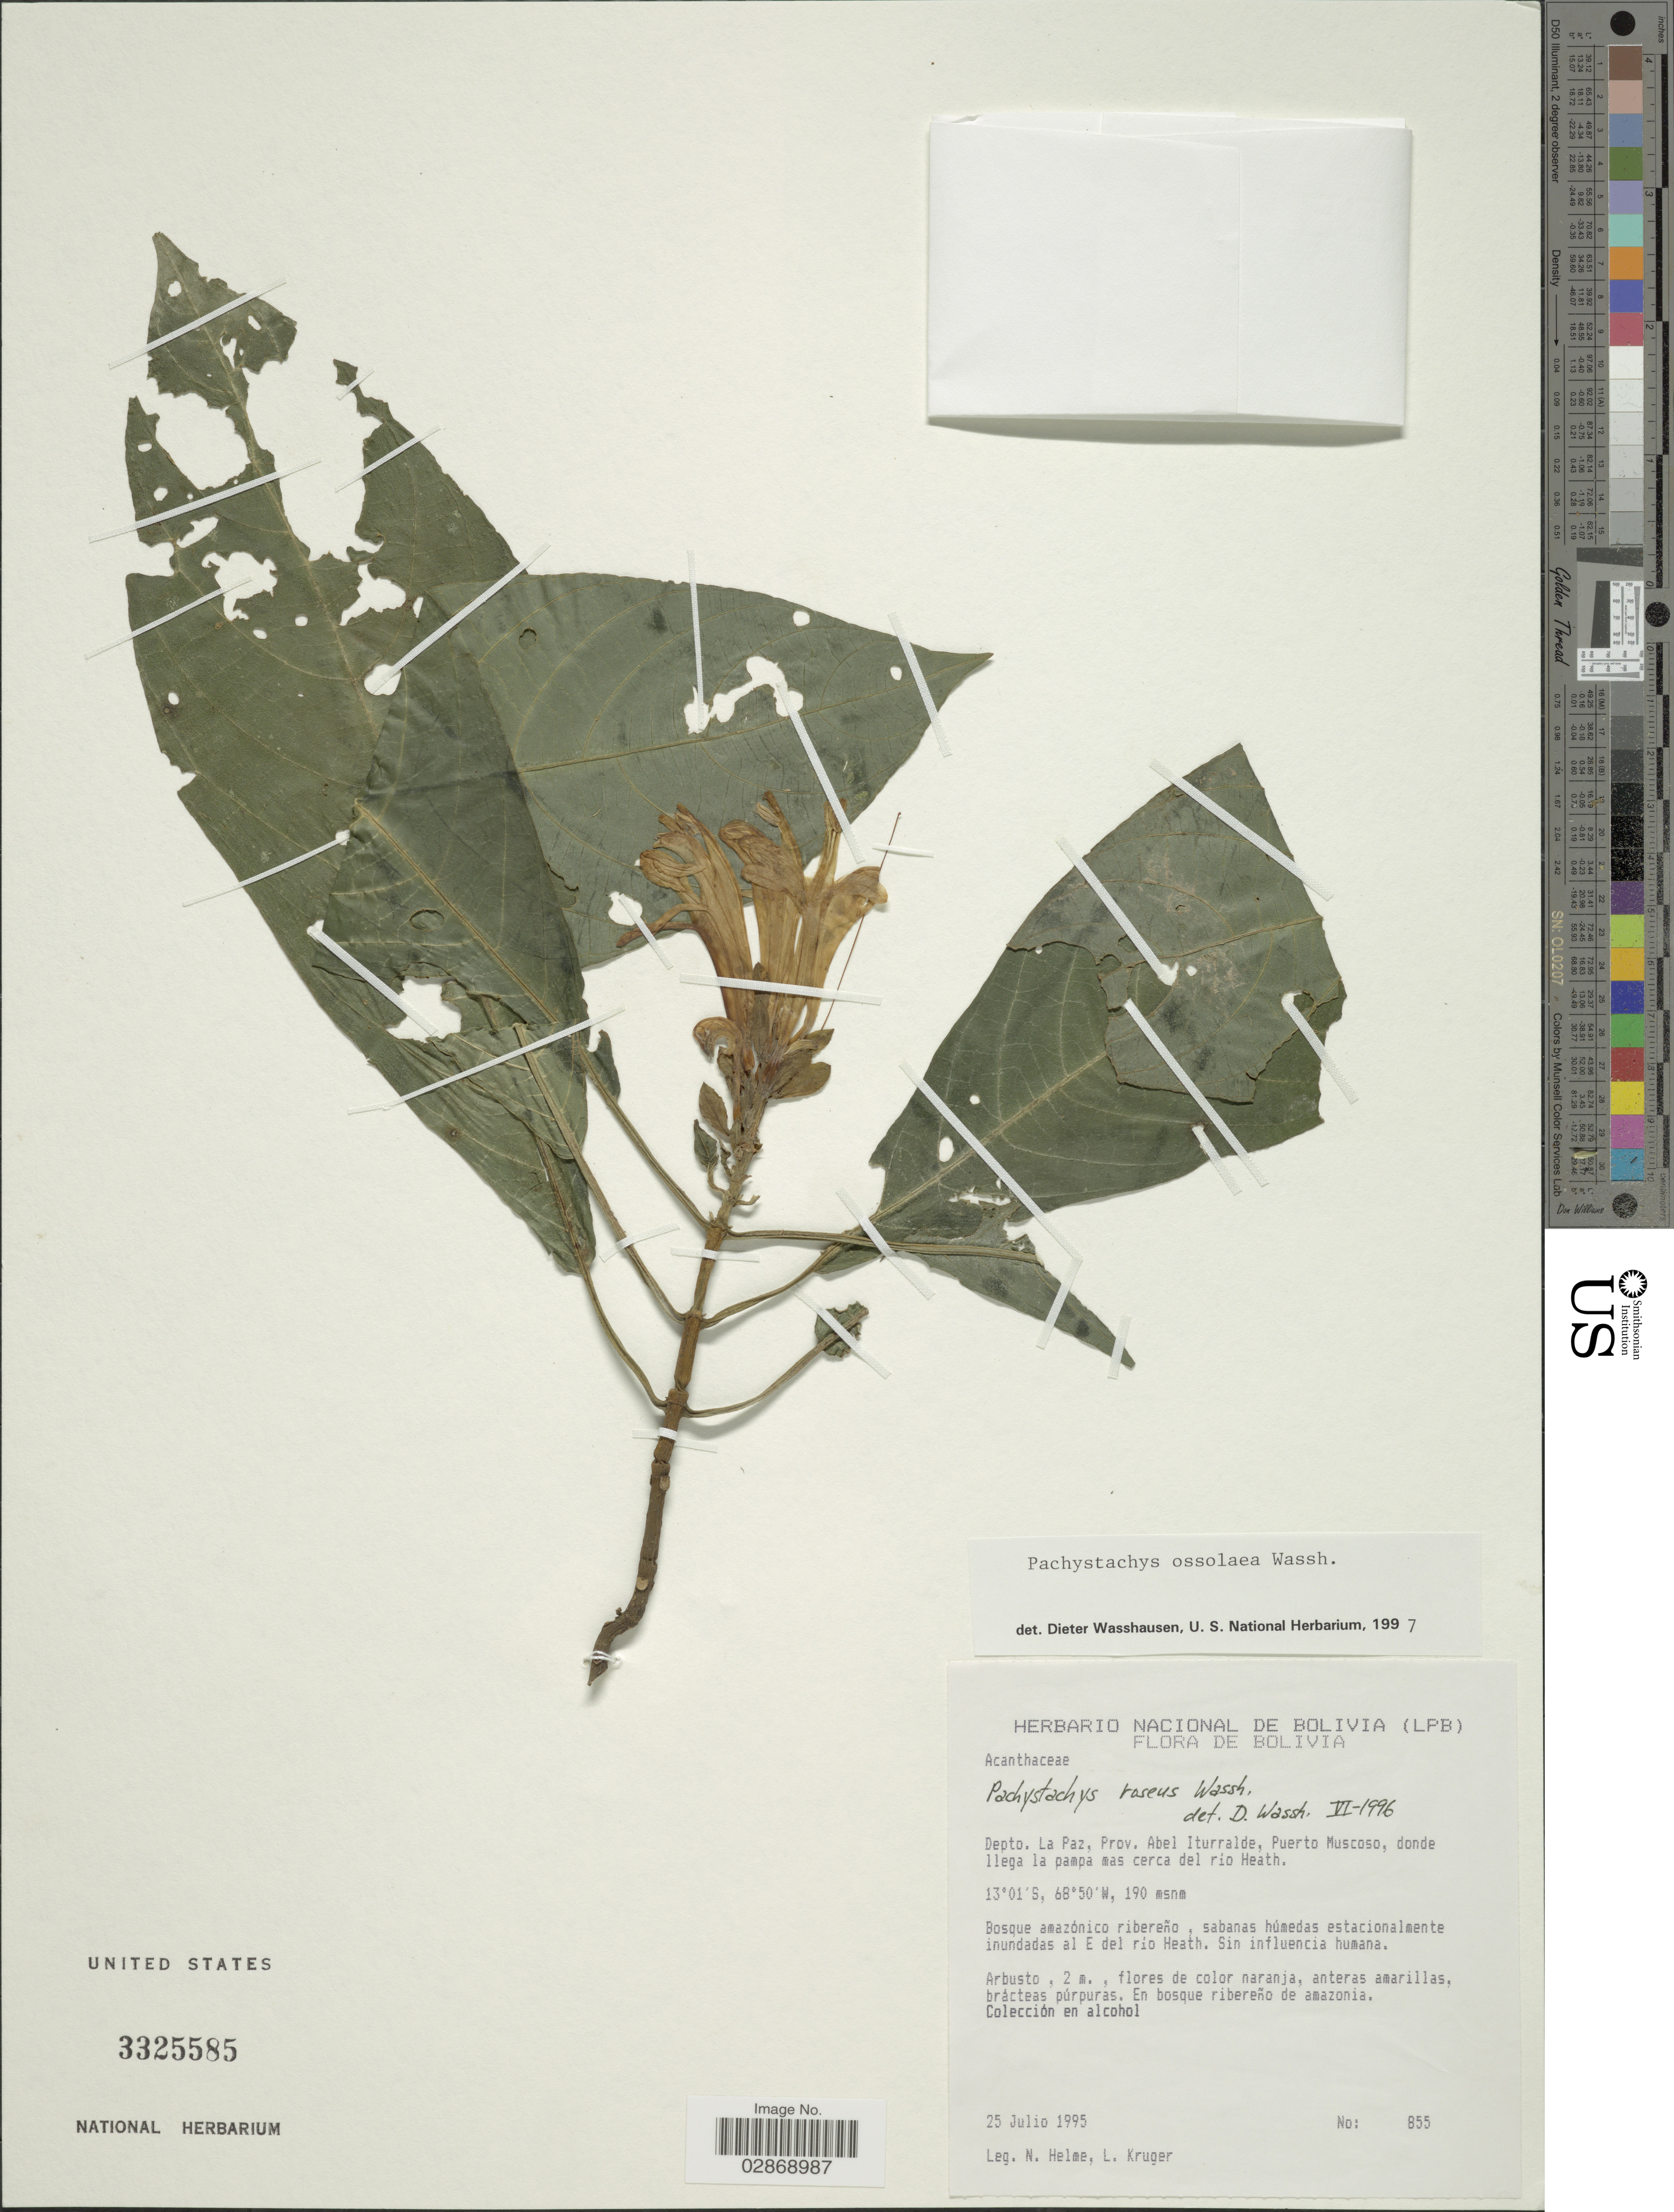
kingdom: Plantae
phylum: Tracheophyta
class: Magnoliopsida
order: Lamiales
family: Acanthaceae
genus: Pachystachys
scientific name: Pachystachys ossolae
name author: Wassh.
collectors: N. Helme & L. Kruger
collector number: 855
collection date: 1995-07-25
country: Bolivia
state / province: La Paz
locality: Depto. La Paz, Prov. Abel Iturralde, Puerto Muscoso, donde llega la pampa mas cerca del río Heath.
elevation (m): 190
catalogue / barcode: US 3325585